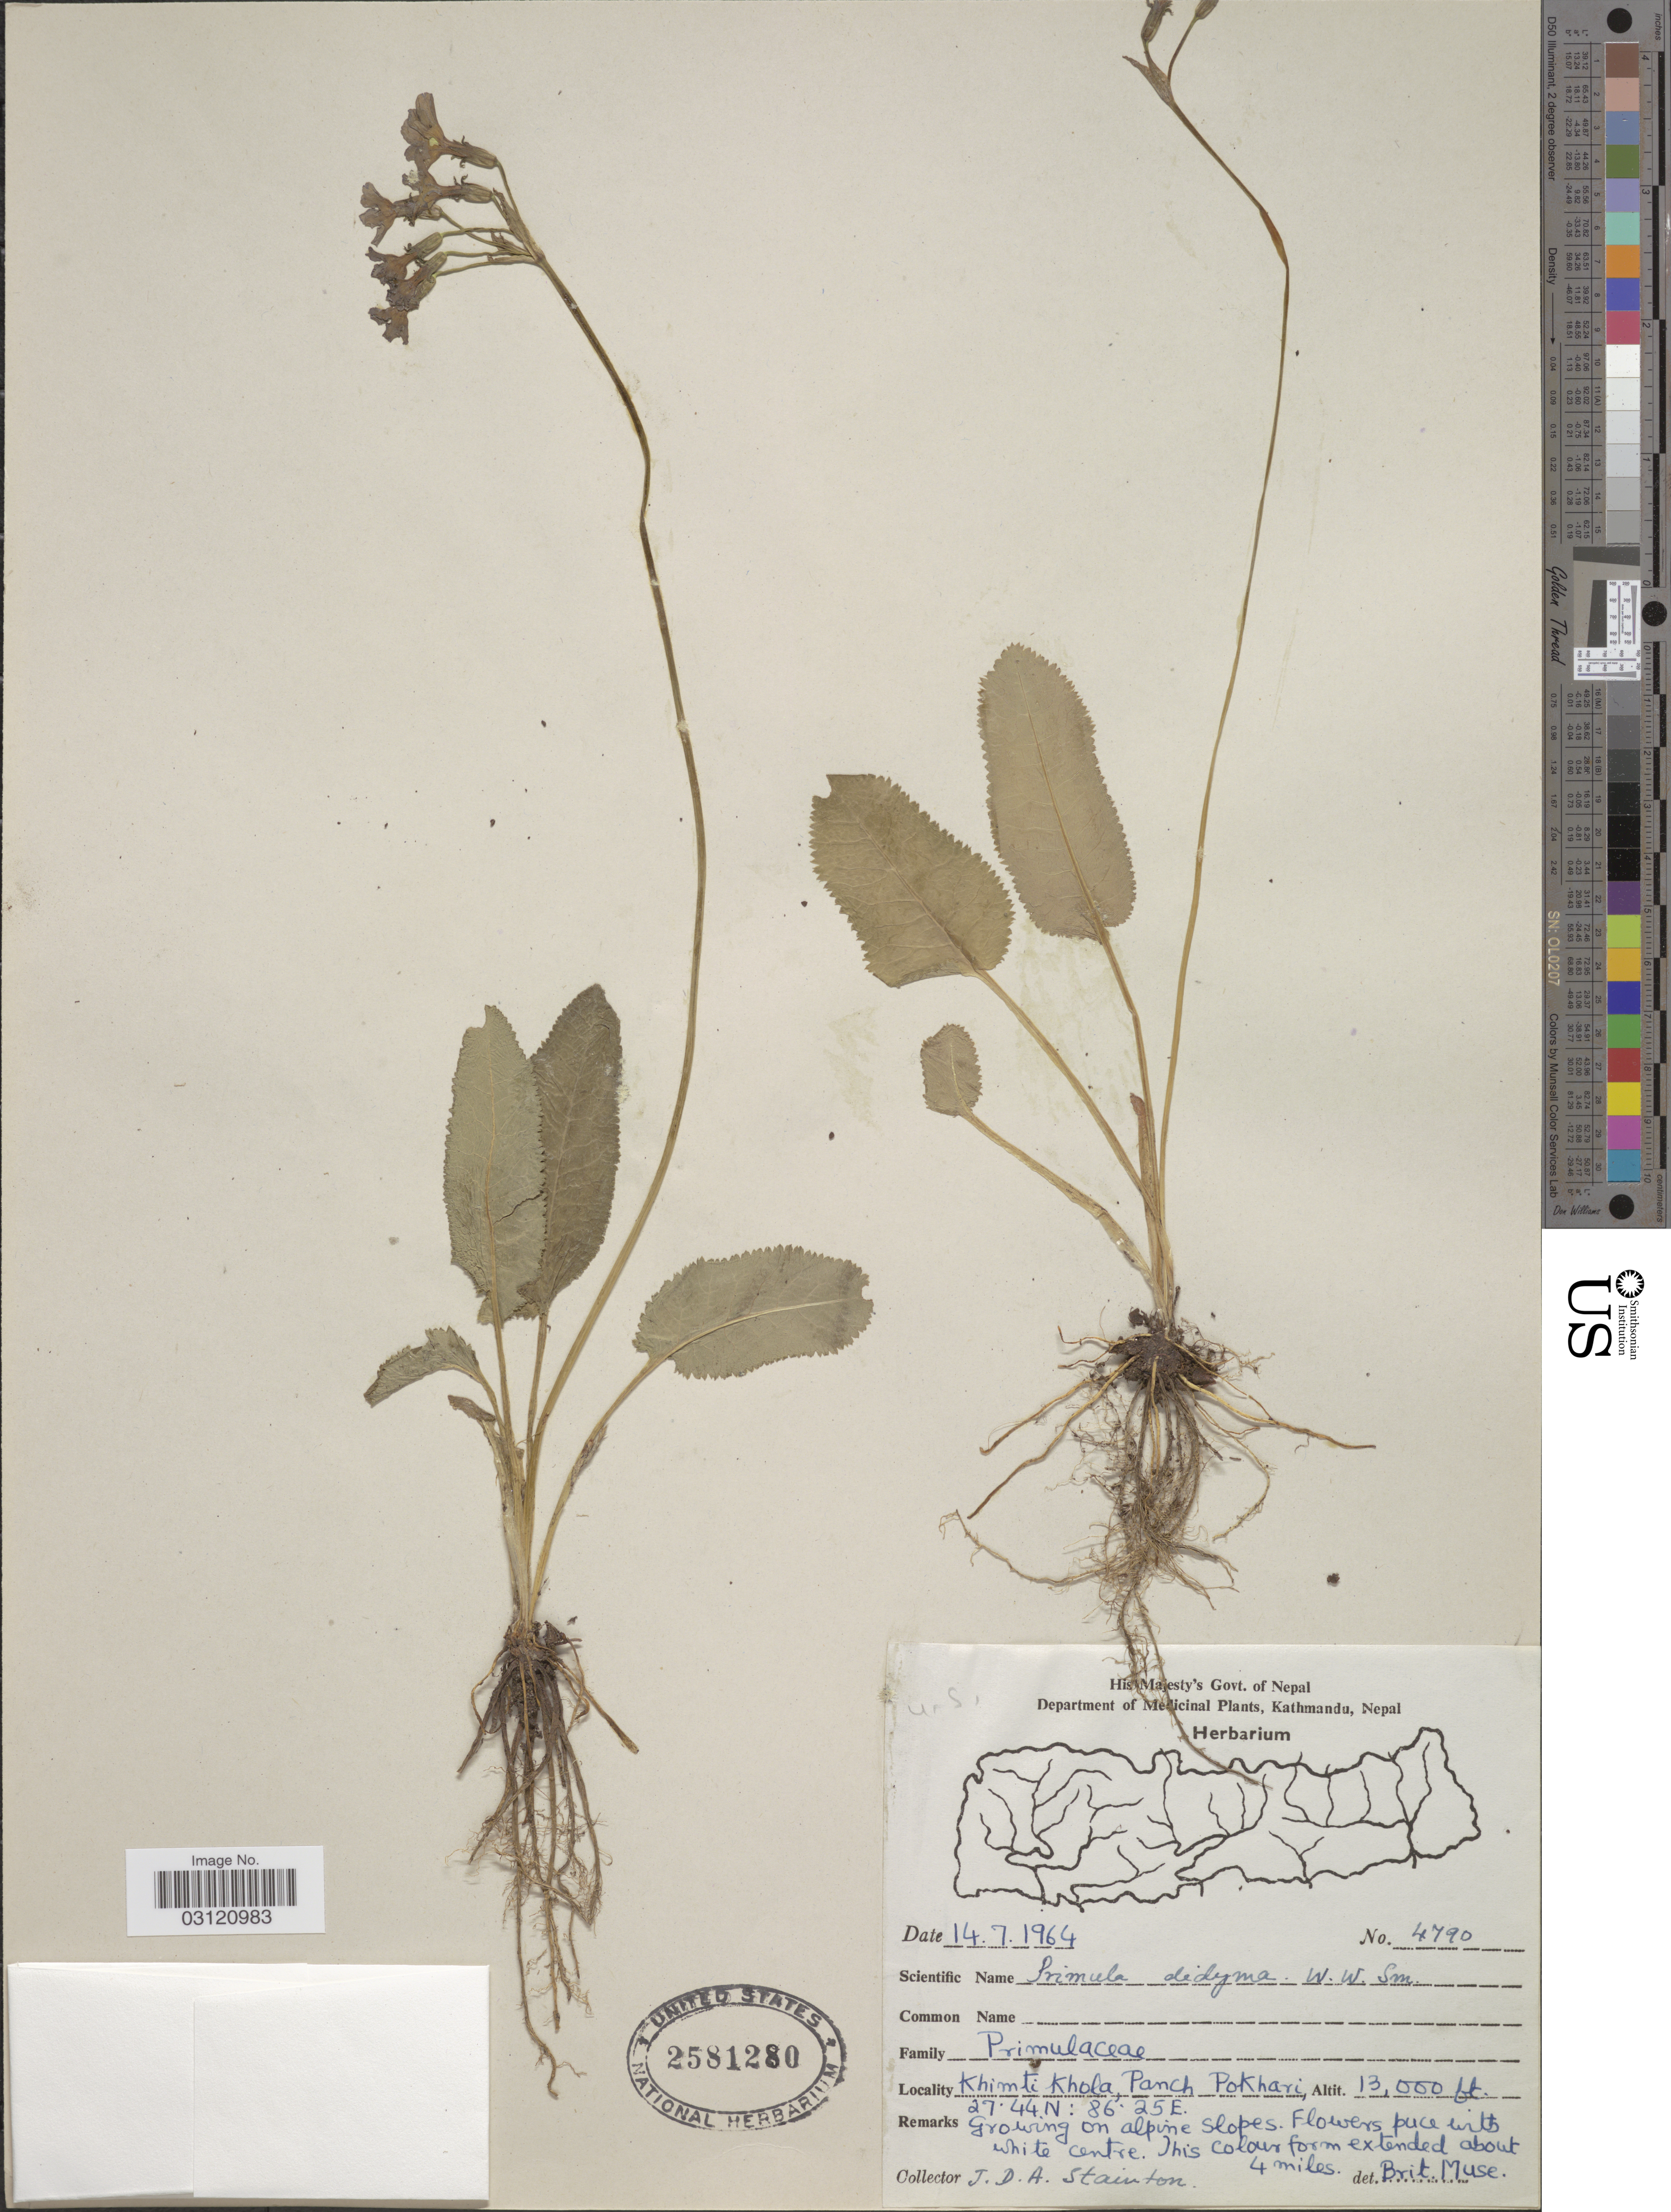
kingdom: Plantae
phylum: Tracheophyta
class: Magnoliopsida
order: Ericales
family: Primulaceae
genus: Primula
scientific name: Primula didyma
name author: W.W. Sm.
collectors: J. Stainton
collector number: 4790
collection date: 1964-07-14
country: Nepal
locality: Khimti Khola, Panch Pokhari.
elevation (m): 3962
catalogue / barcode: US 2581280